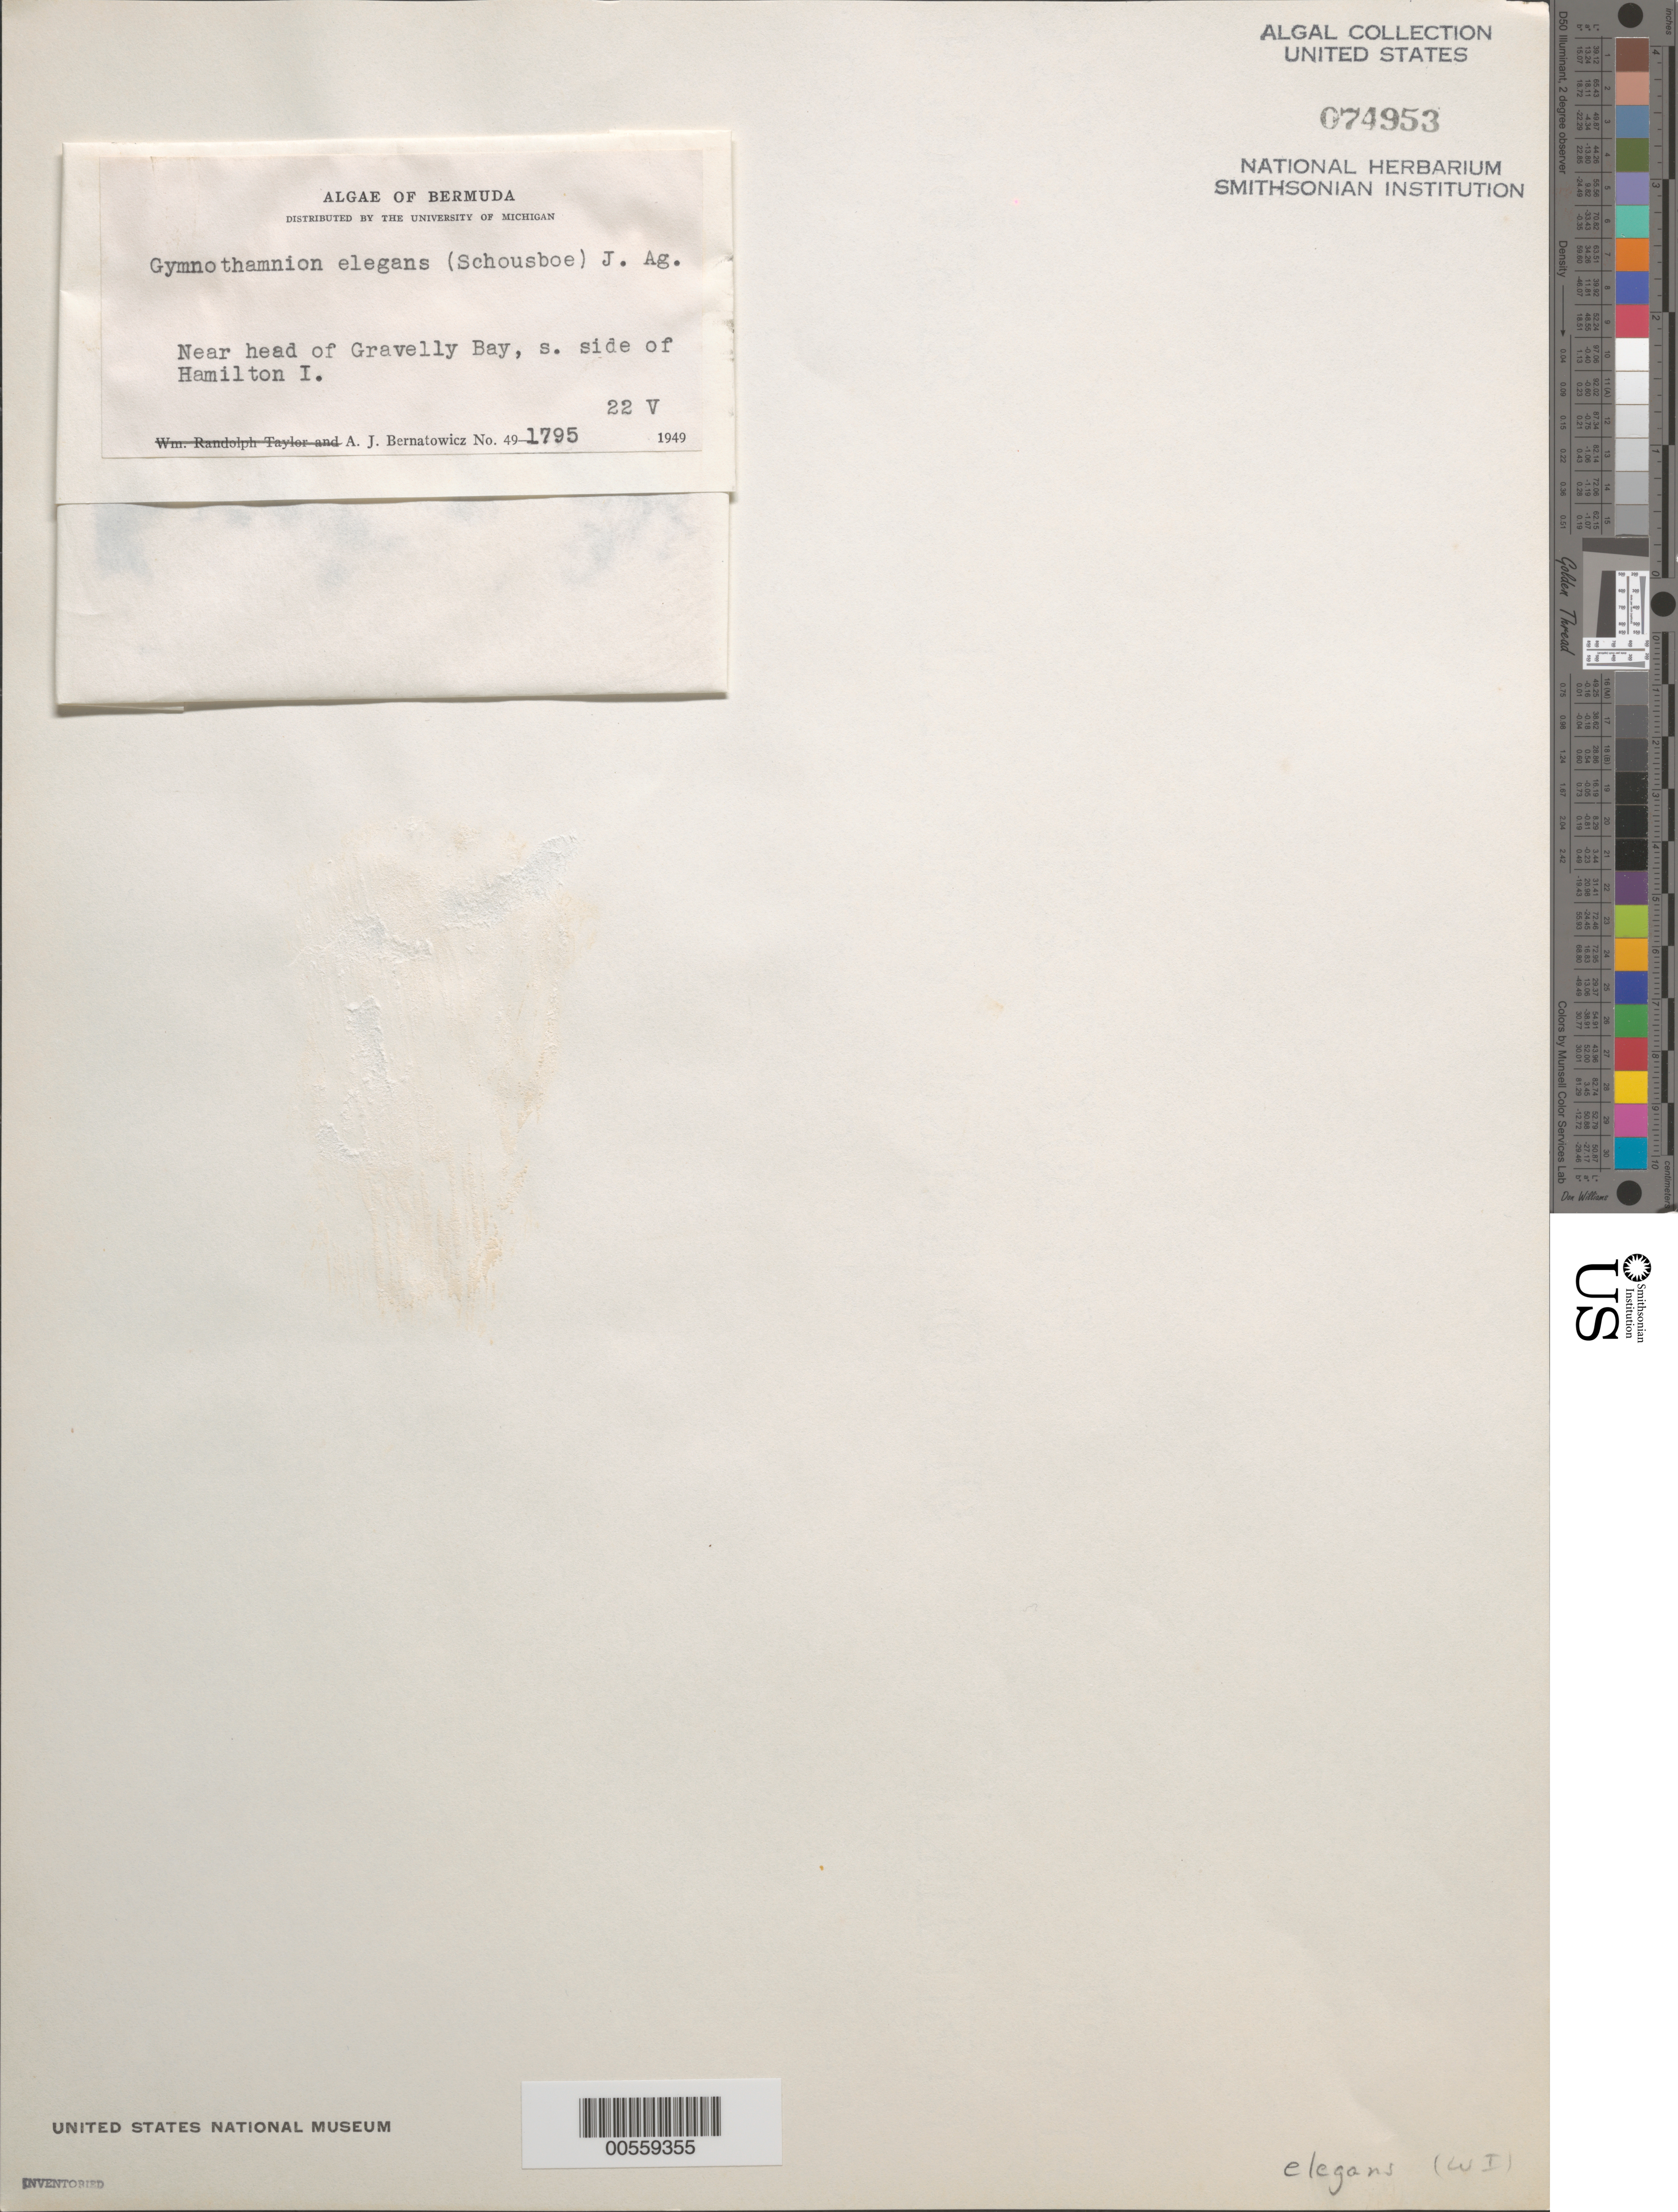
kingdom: Plantae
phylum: Rhodophyta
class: Florideophyceae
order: Ceramiales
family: Ceramiaceae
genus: Gymnothamnion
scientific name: Gymnothamnion elegans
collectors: A. Bernatowicz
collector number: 49-1795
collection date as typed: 22 May 1949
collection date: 1949-05-22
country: Bermuda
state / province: Smithʼs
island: Bermuda Island (Hamilton Island)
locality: Gravelly Bay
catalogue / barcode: US 74953